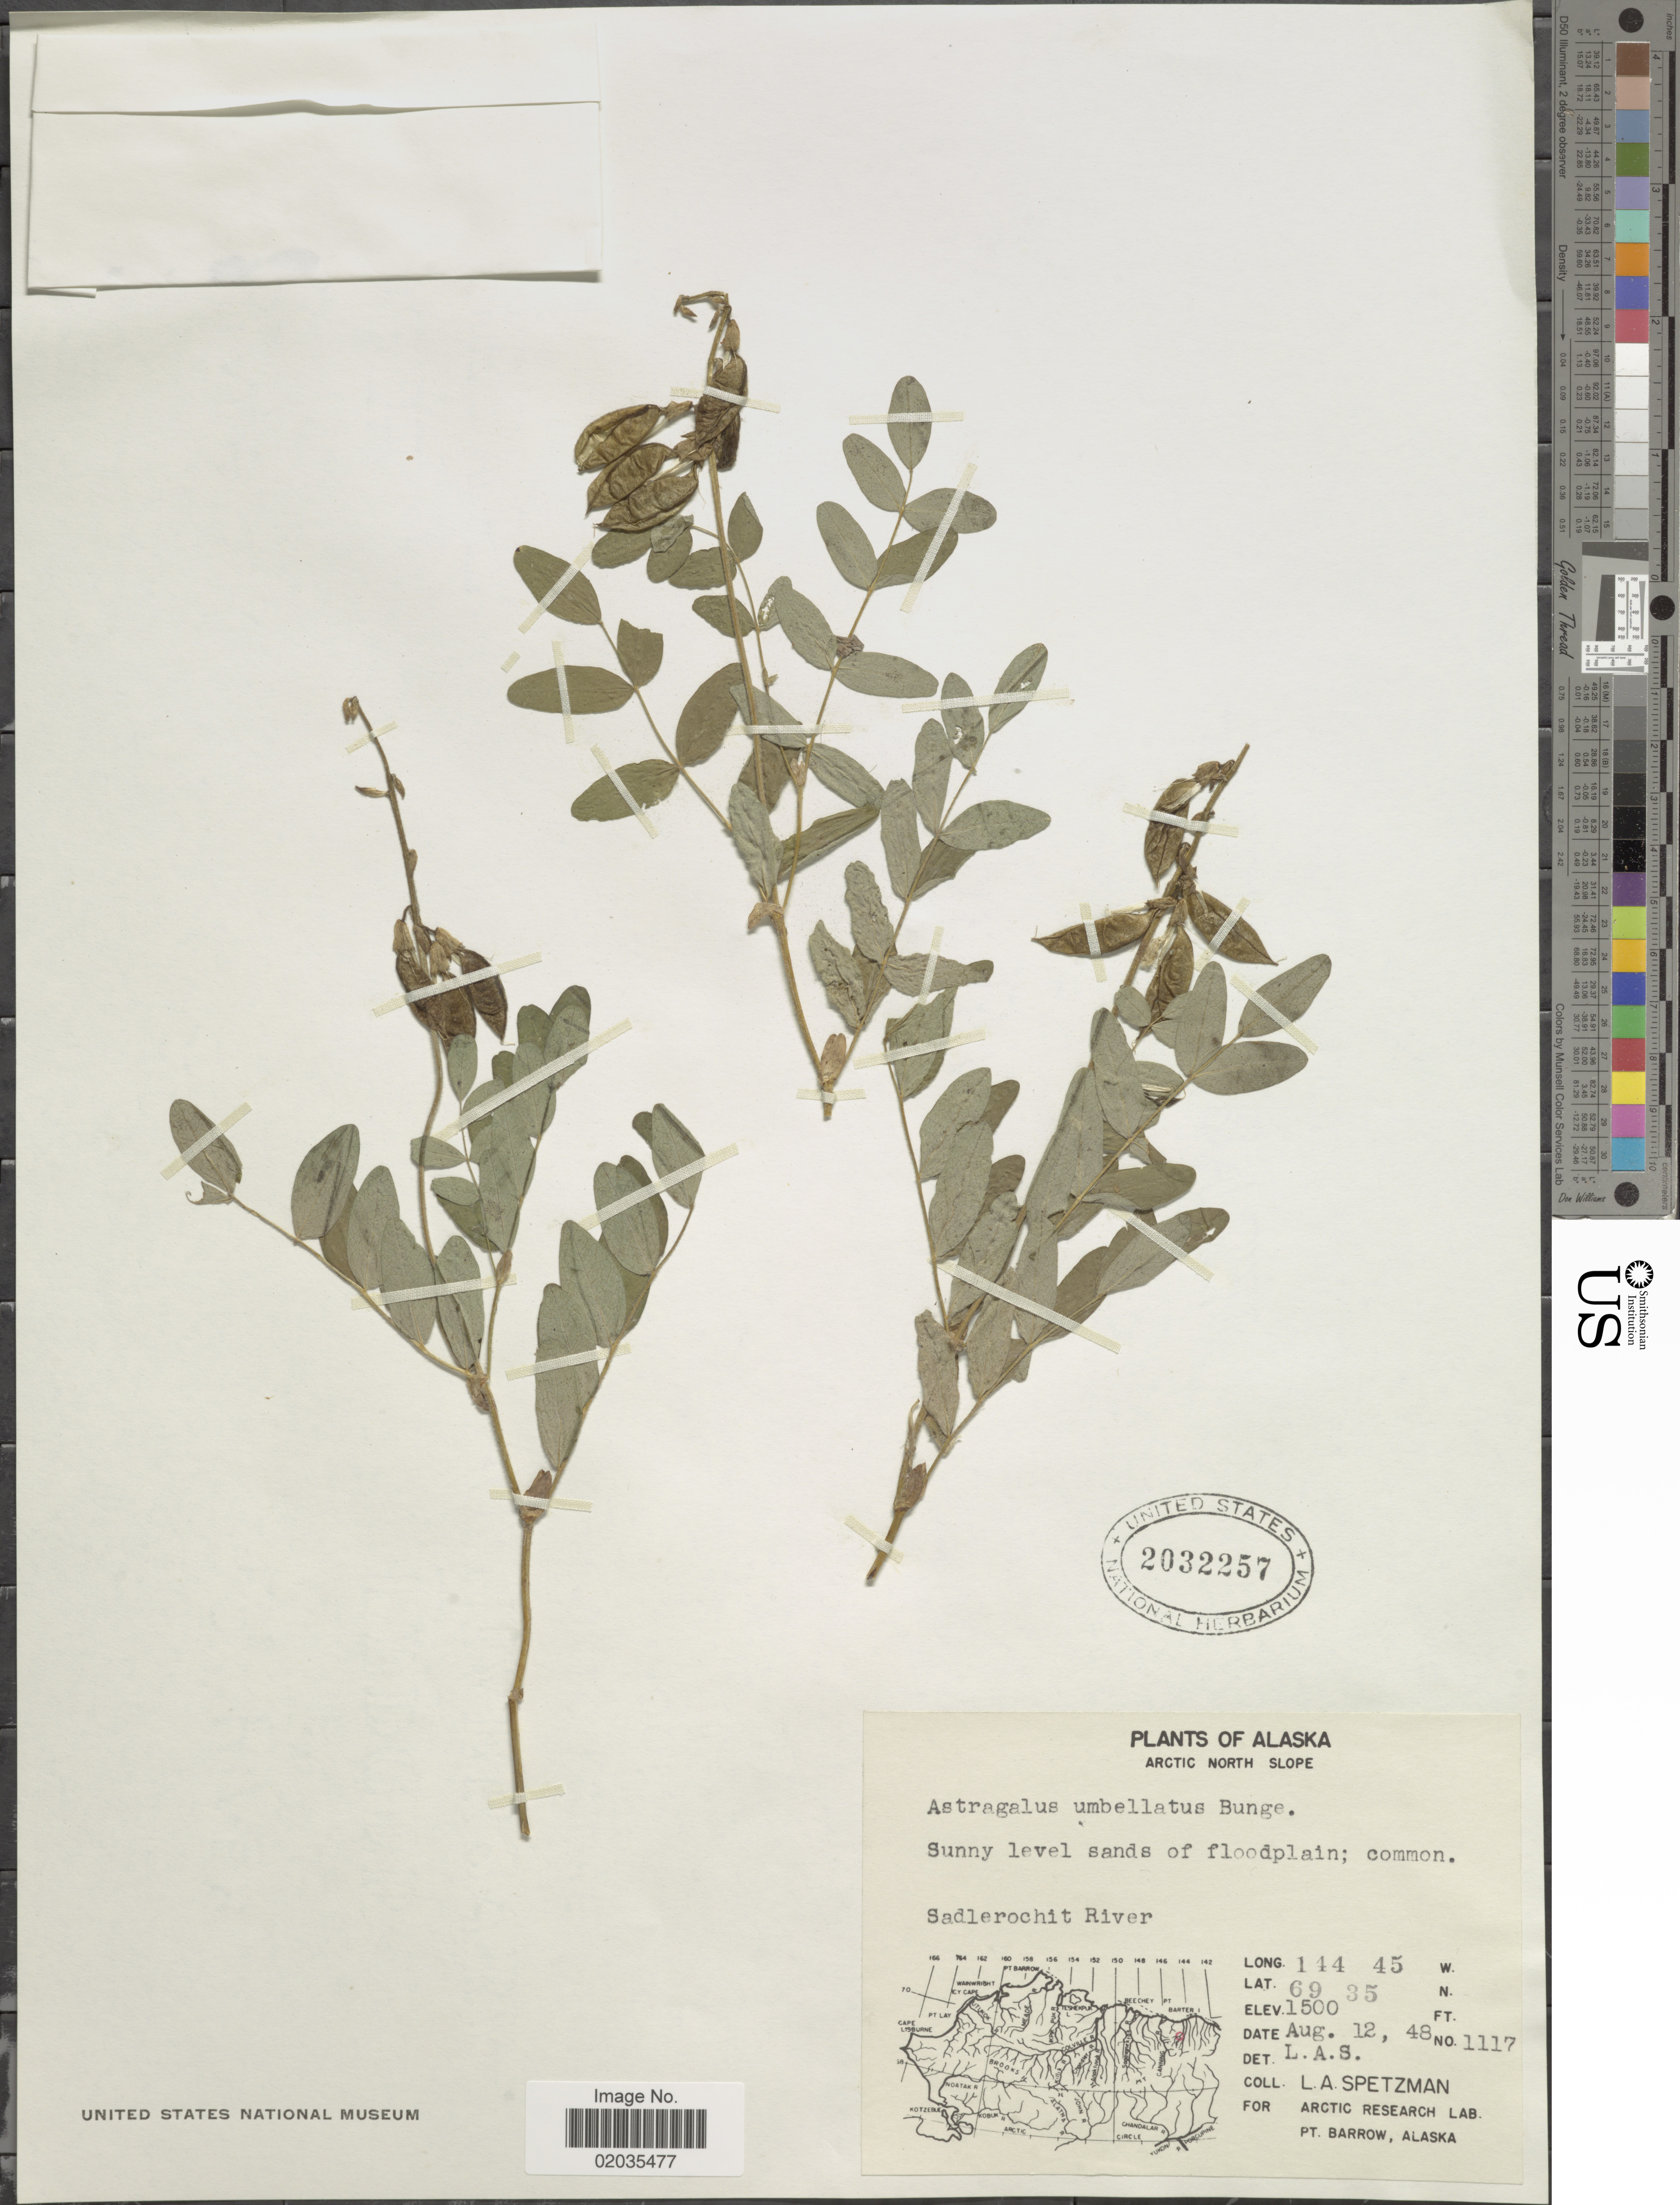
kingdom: Plantae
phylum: Tracheophyta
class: Magnoliopsida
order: Fabales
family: Fabaceae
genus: Astragalus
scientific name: Astragalus umbellatus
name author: Bunge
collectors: L. Spetzman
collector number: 1117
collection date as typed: Transcribed d/m/y: 12/8/48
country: United States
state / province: Alaska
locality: Arctic north slope. Sadlerochit River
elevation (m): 457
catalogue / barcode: US 2032257